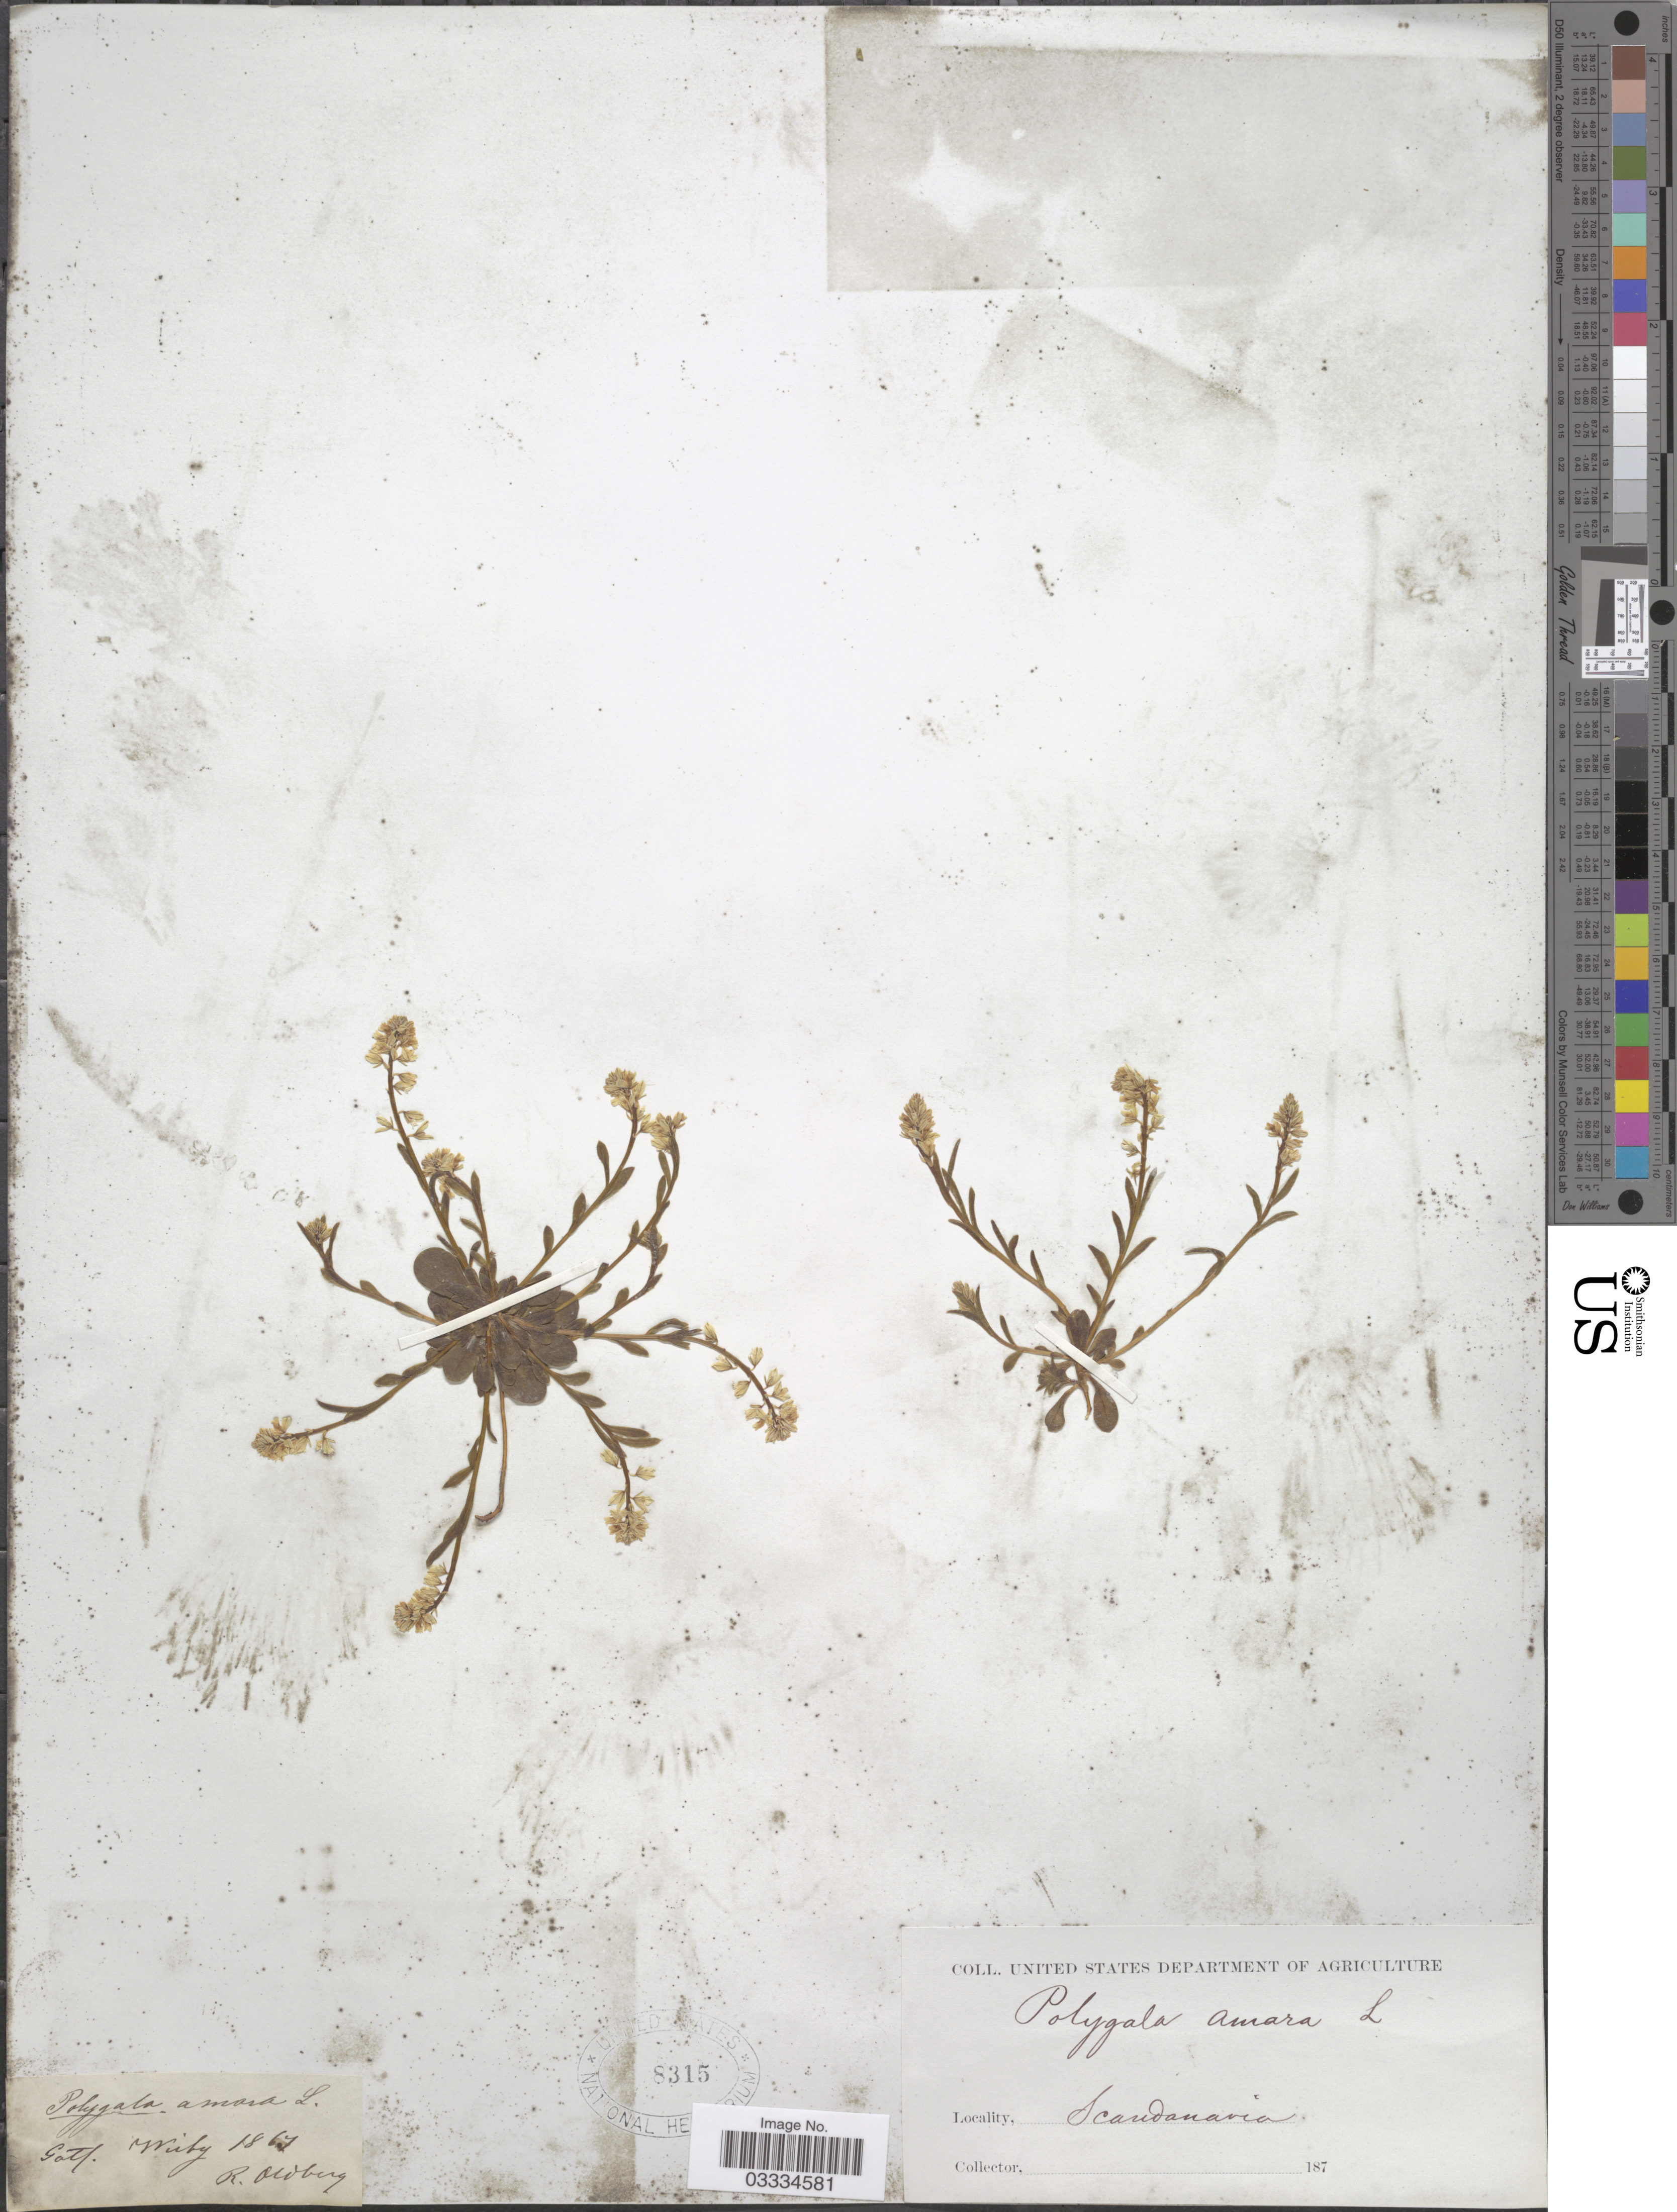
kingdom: Plantae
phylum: Tracheophyta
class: Magnoliopsida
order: Fabales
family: Polygalaceae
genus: Polygala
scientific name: Polygala amara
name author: L.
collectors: R. Oldberg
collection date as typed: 187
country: Sweden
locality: Wisby. Scandanavia.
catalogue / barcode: US 8315